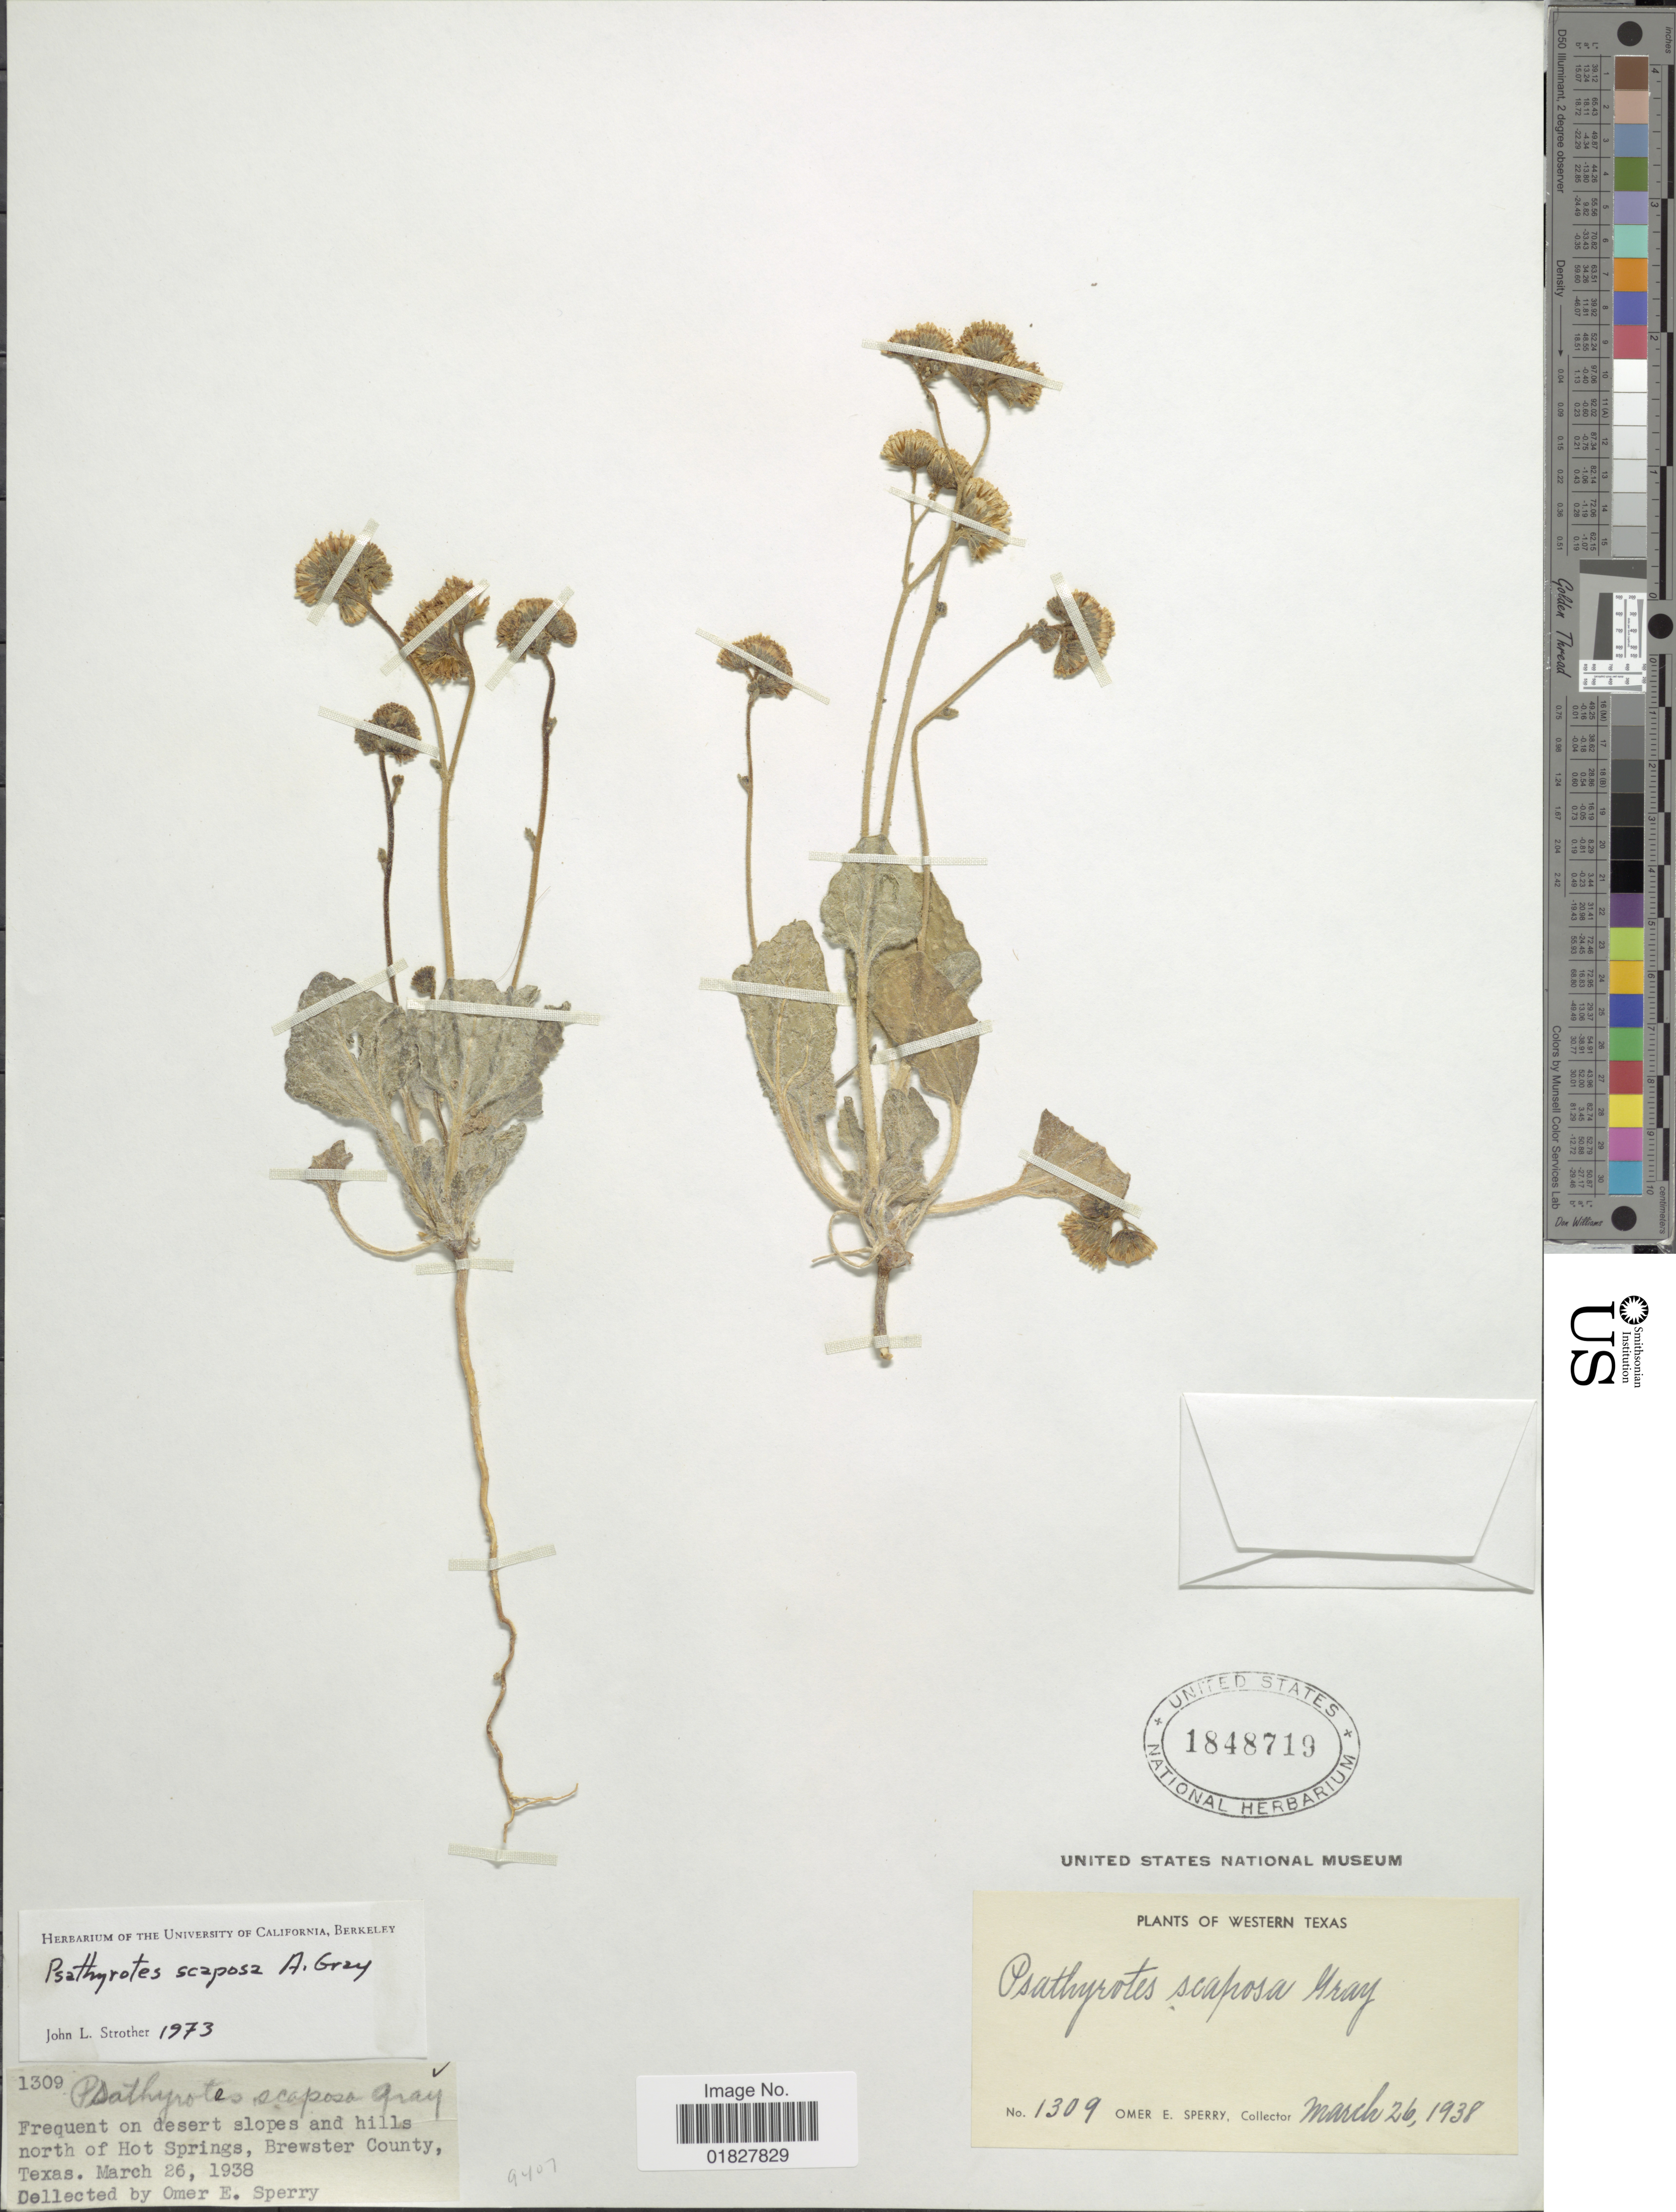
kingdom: Plantae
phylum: Tracheophyta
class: Magnoliopsida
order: Asterales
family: Asteraceae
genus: Psathyrotopsis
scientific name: Psathyrotopsis scaposa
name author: (A. Gray) H. Rob.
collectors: O. E. Sperry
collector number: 1309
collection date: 1938-03-26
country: United States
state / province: Texas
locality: Western Texas, north of Hot Springs, Brewster County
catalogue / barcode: US 1848719